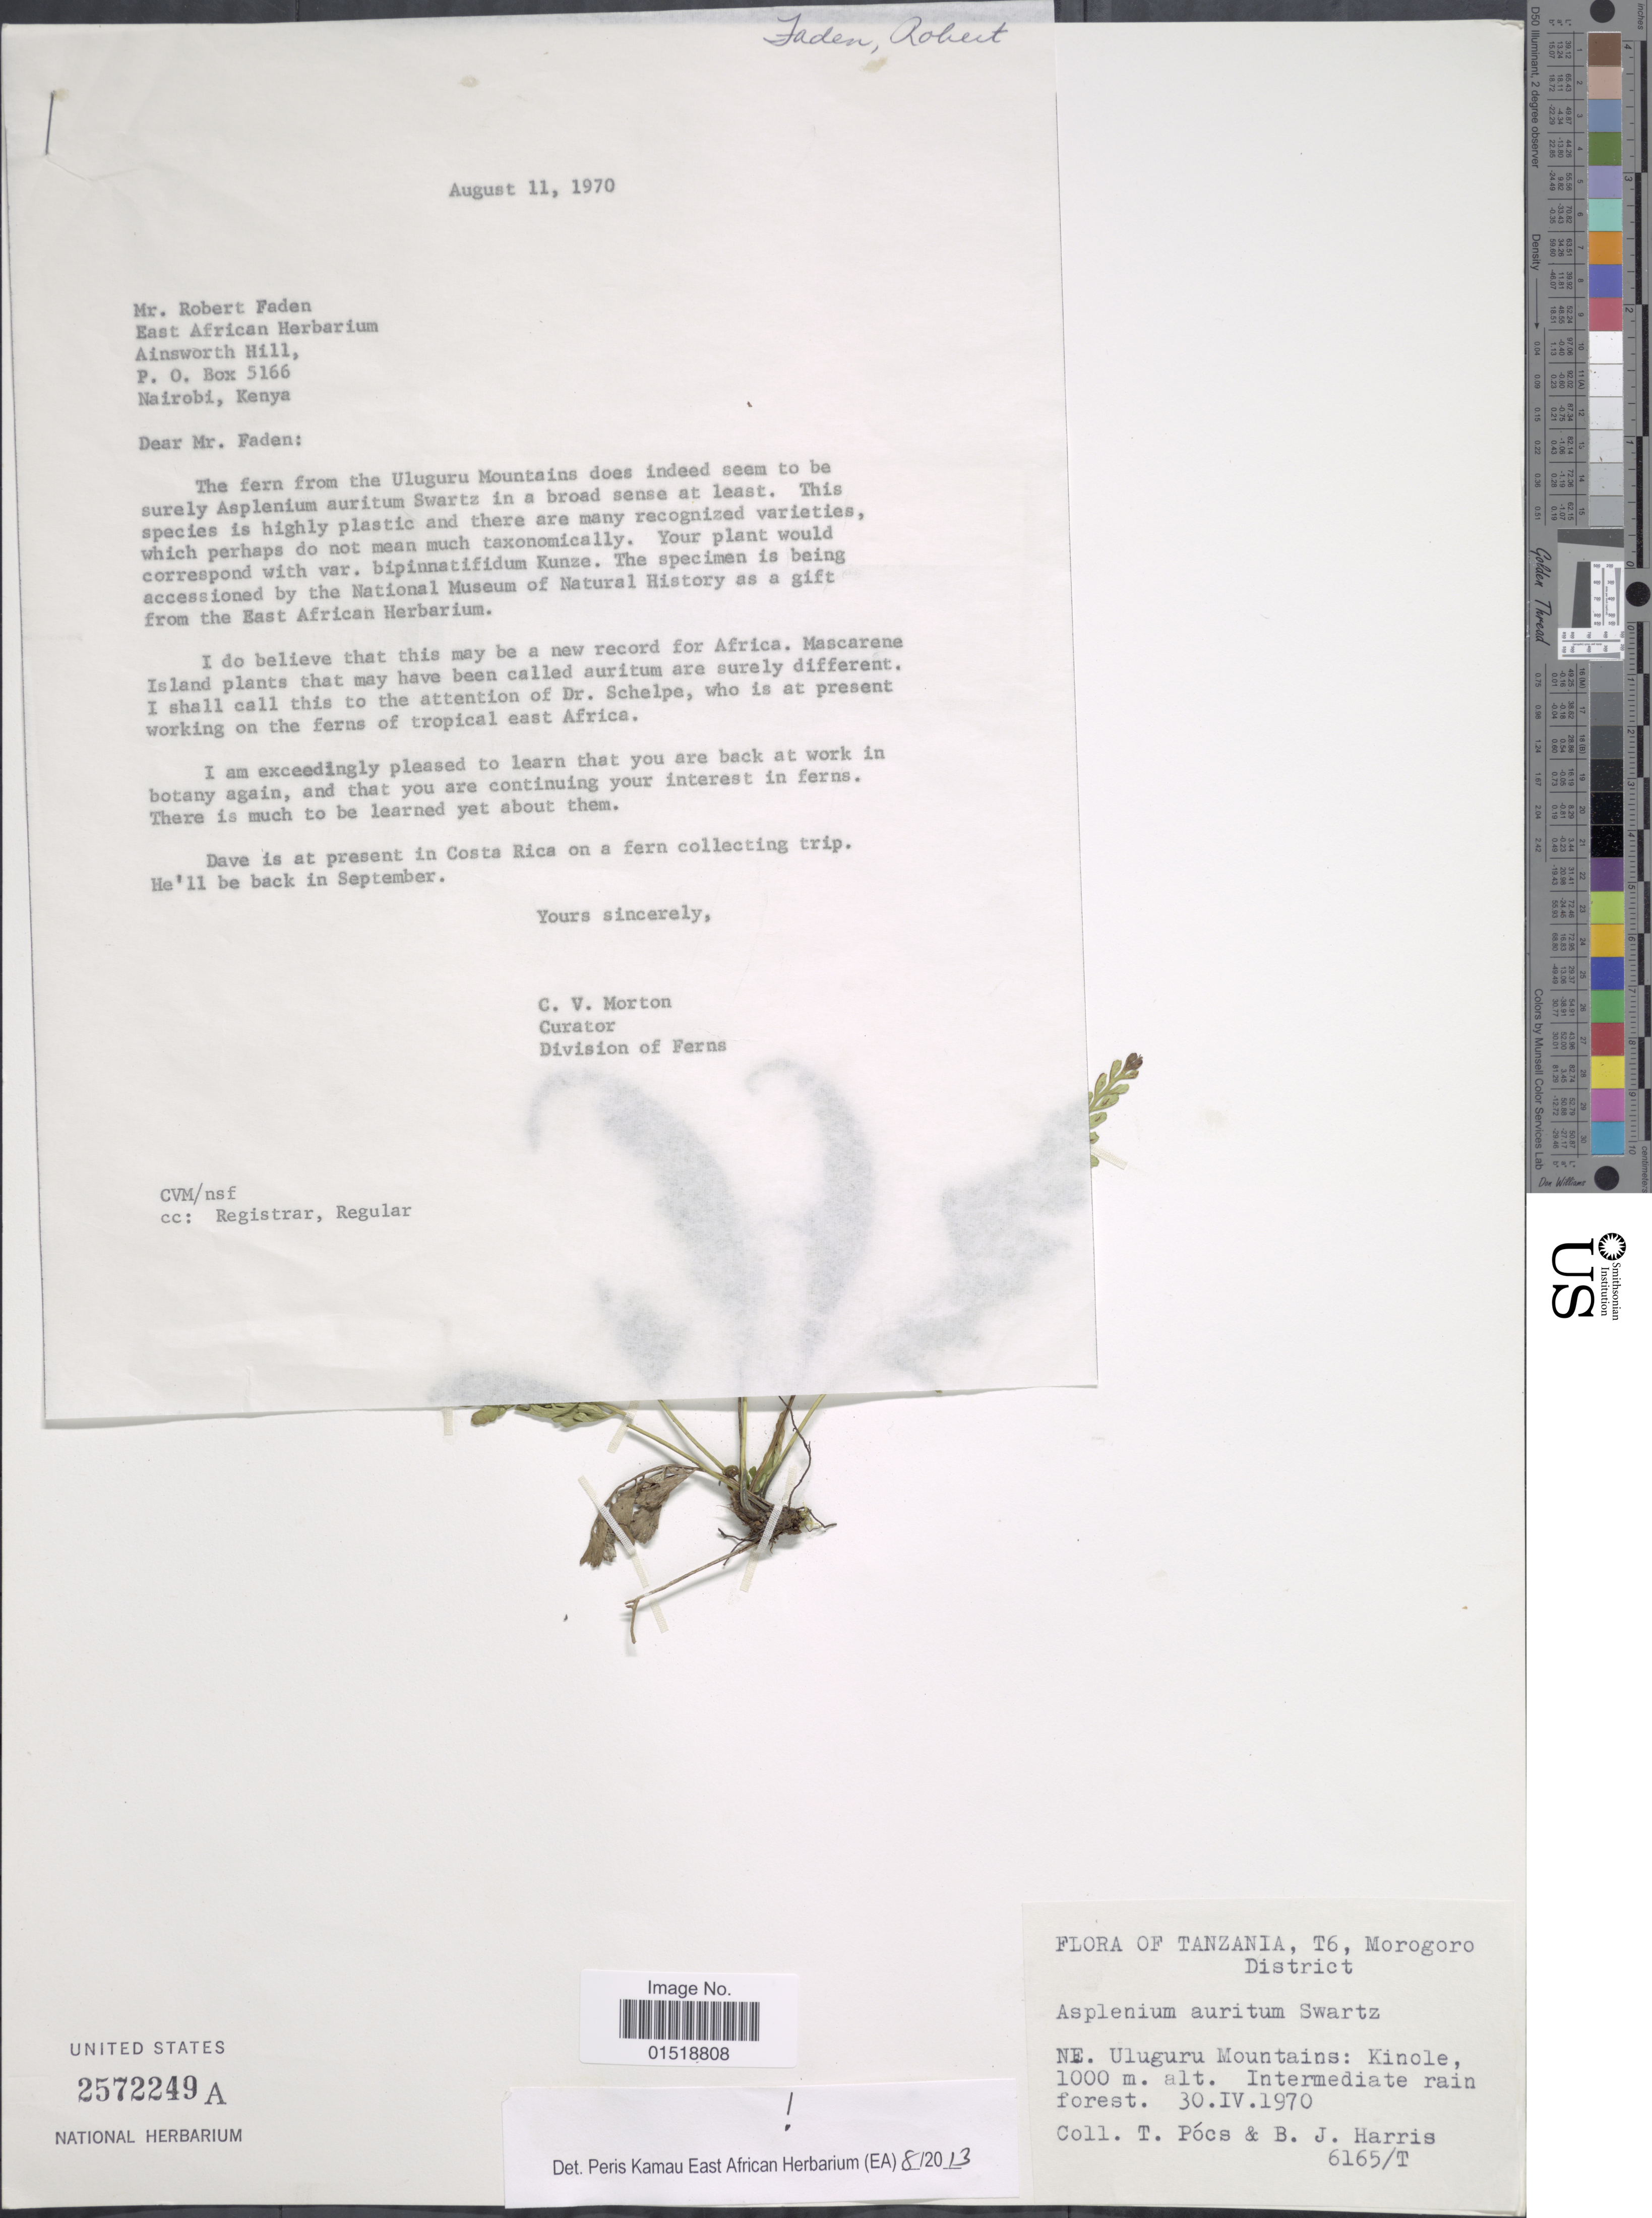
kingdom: Plantae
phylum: Tracheophyta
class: Polypodiopsida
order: Polypodiales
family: Aspleniaceae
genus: Asplenium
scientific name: Asplenium auritum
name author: Sw.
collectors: T. Pocs & B. J. Harris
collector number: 6165/T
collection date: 1970-04-30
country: Tanzania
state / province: Morogoro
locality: T6, Morogoro District. NE. Uluguru Mountains: Kinole.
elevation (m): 1000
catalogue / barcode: US 2572249A